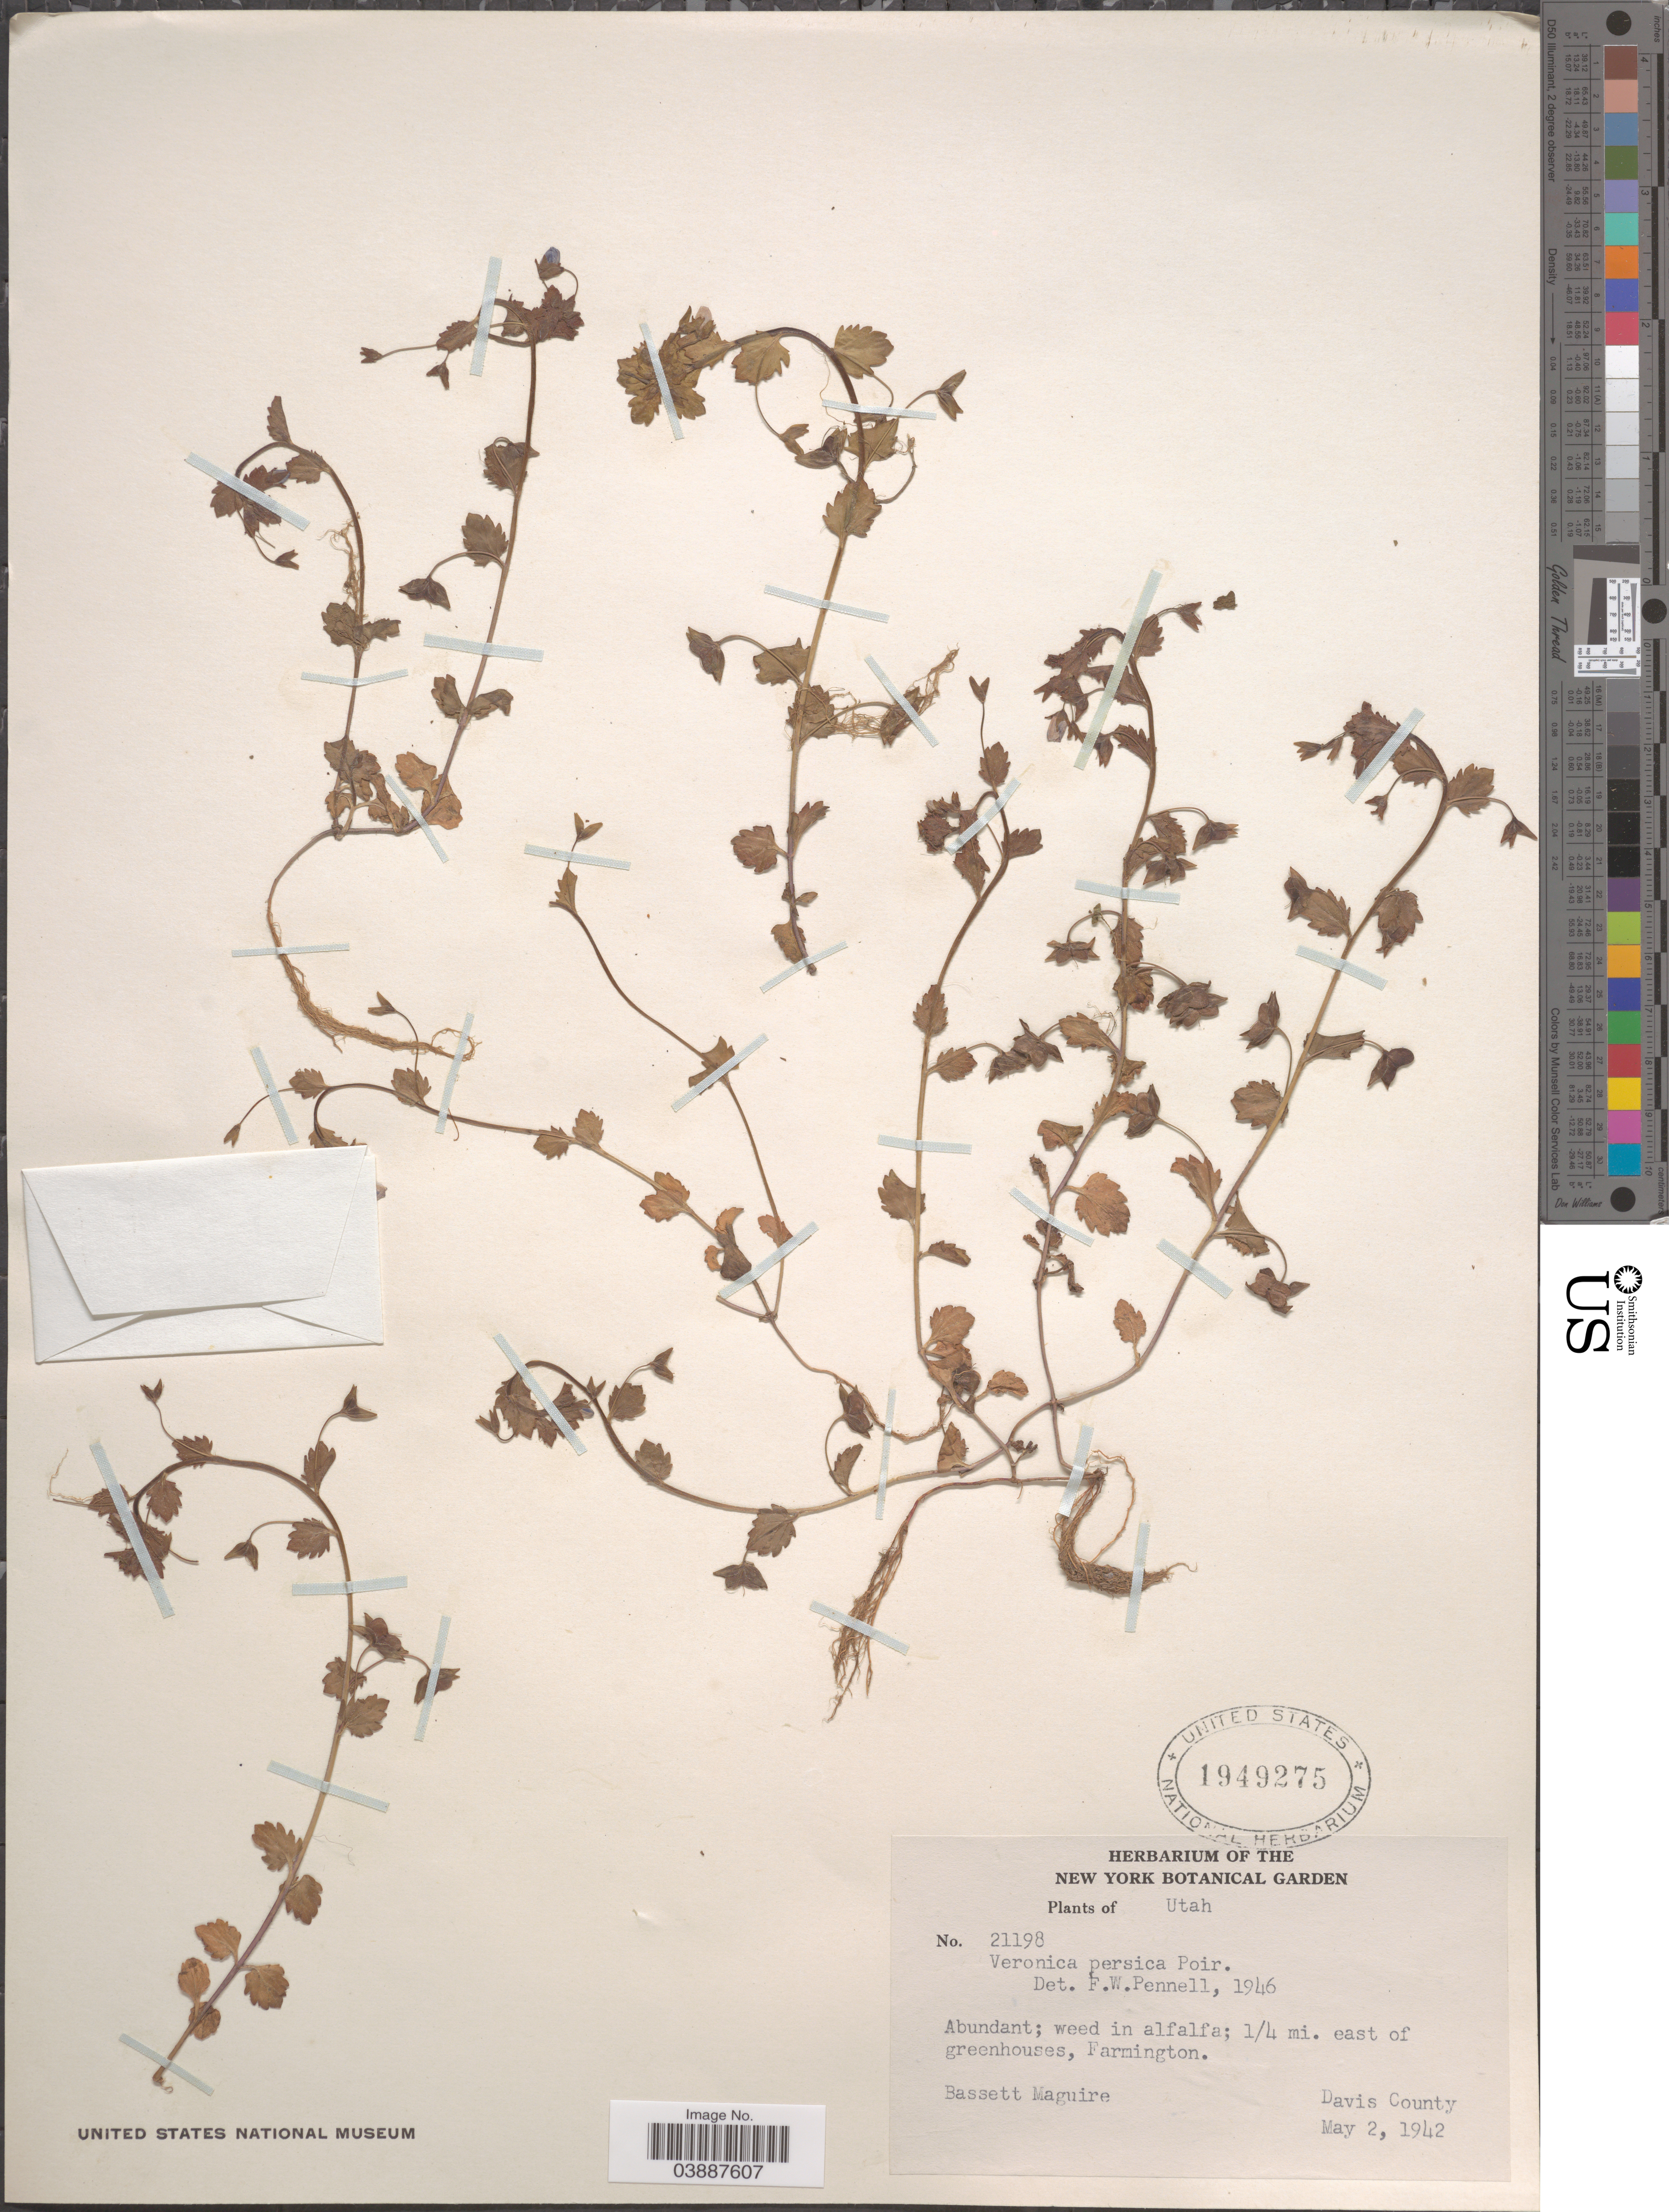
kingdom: Plantae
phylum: Tracheophyta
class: Magnoliopsida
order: Lamiales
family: Plantaginaceae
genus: Veronica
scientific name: Veronica persica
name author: Poir.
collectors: B. Maguire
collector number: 21198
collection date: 1942-05-02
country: United States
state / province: Utah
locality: ¼ mi. east of greenhouses, Farmington. Davis County.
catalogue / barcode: US 1949275